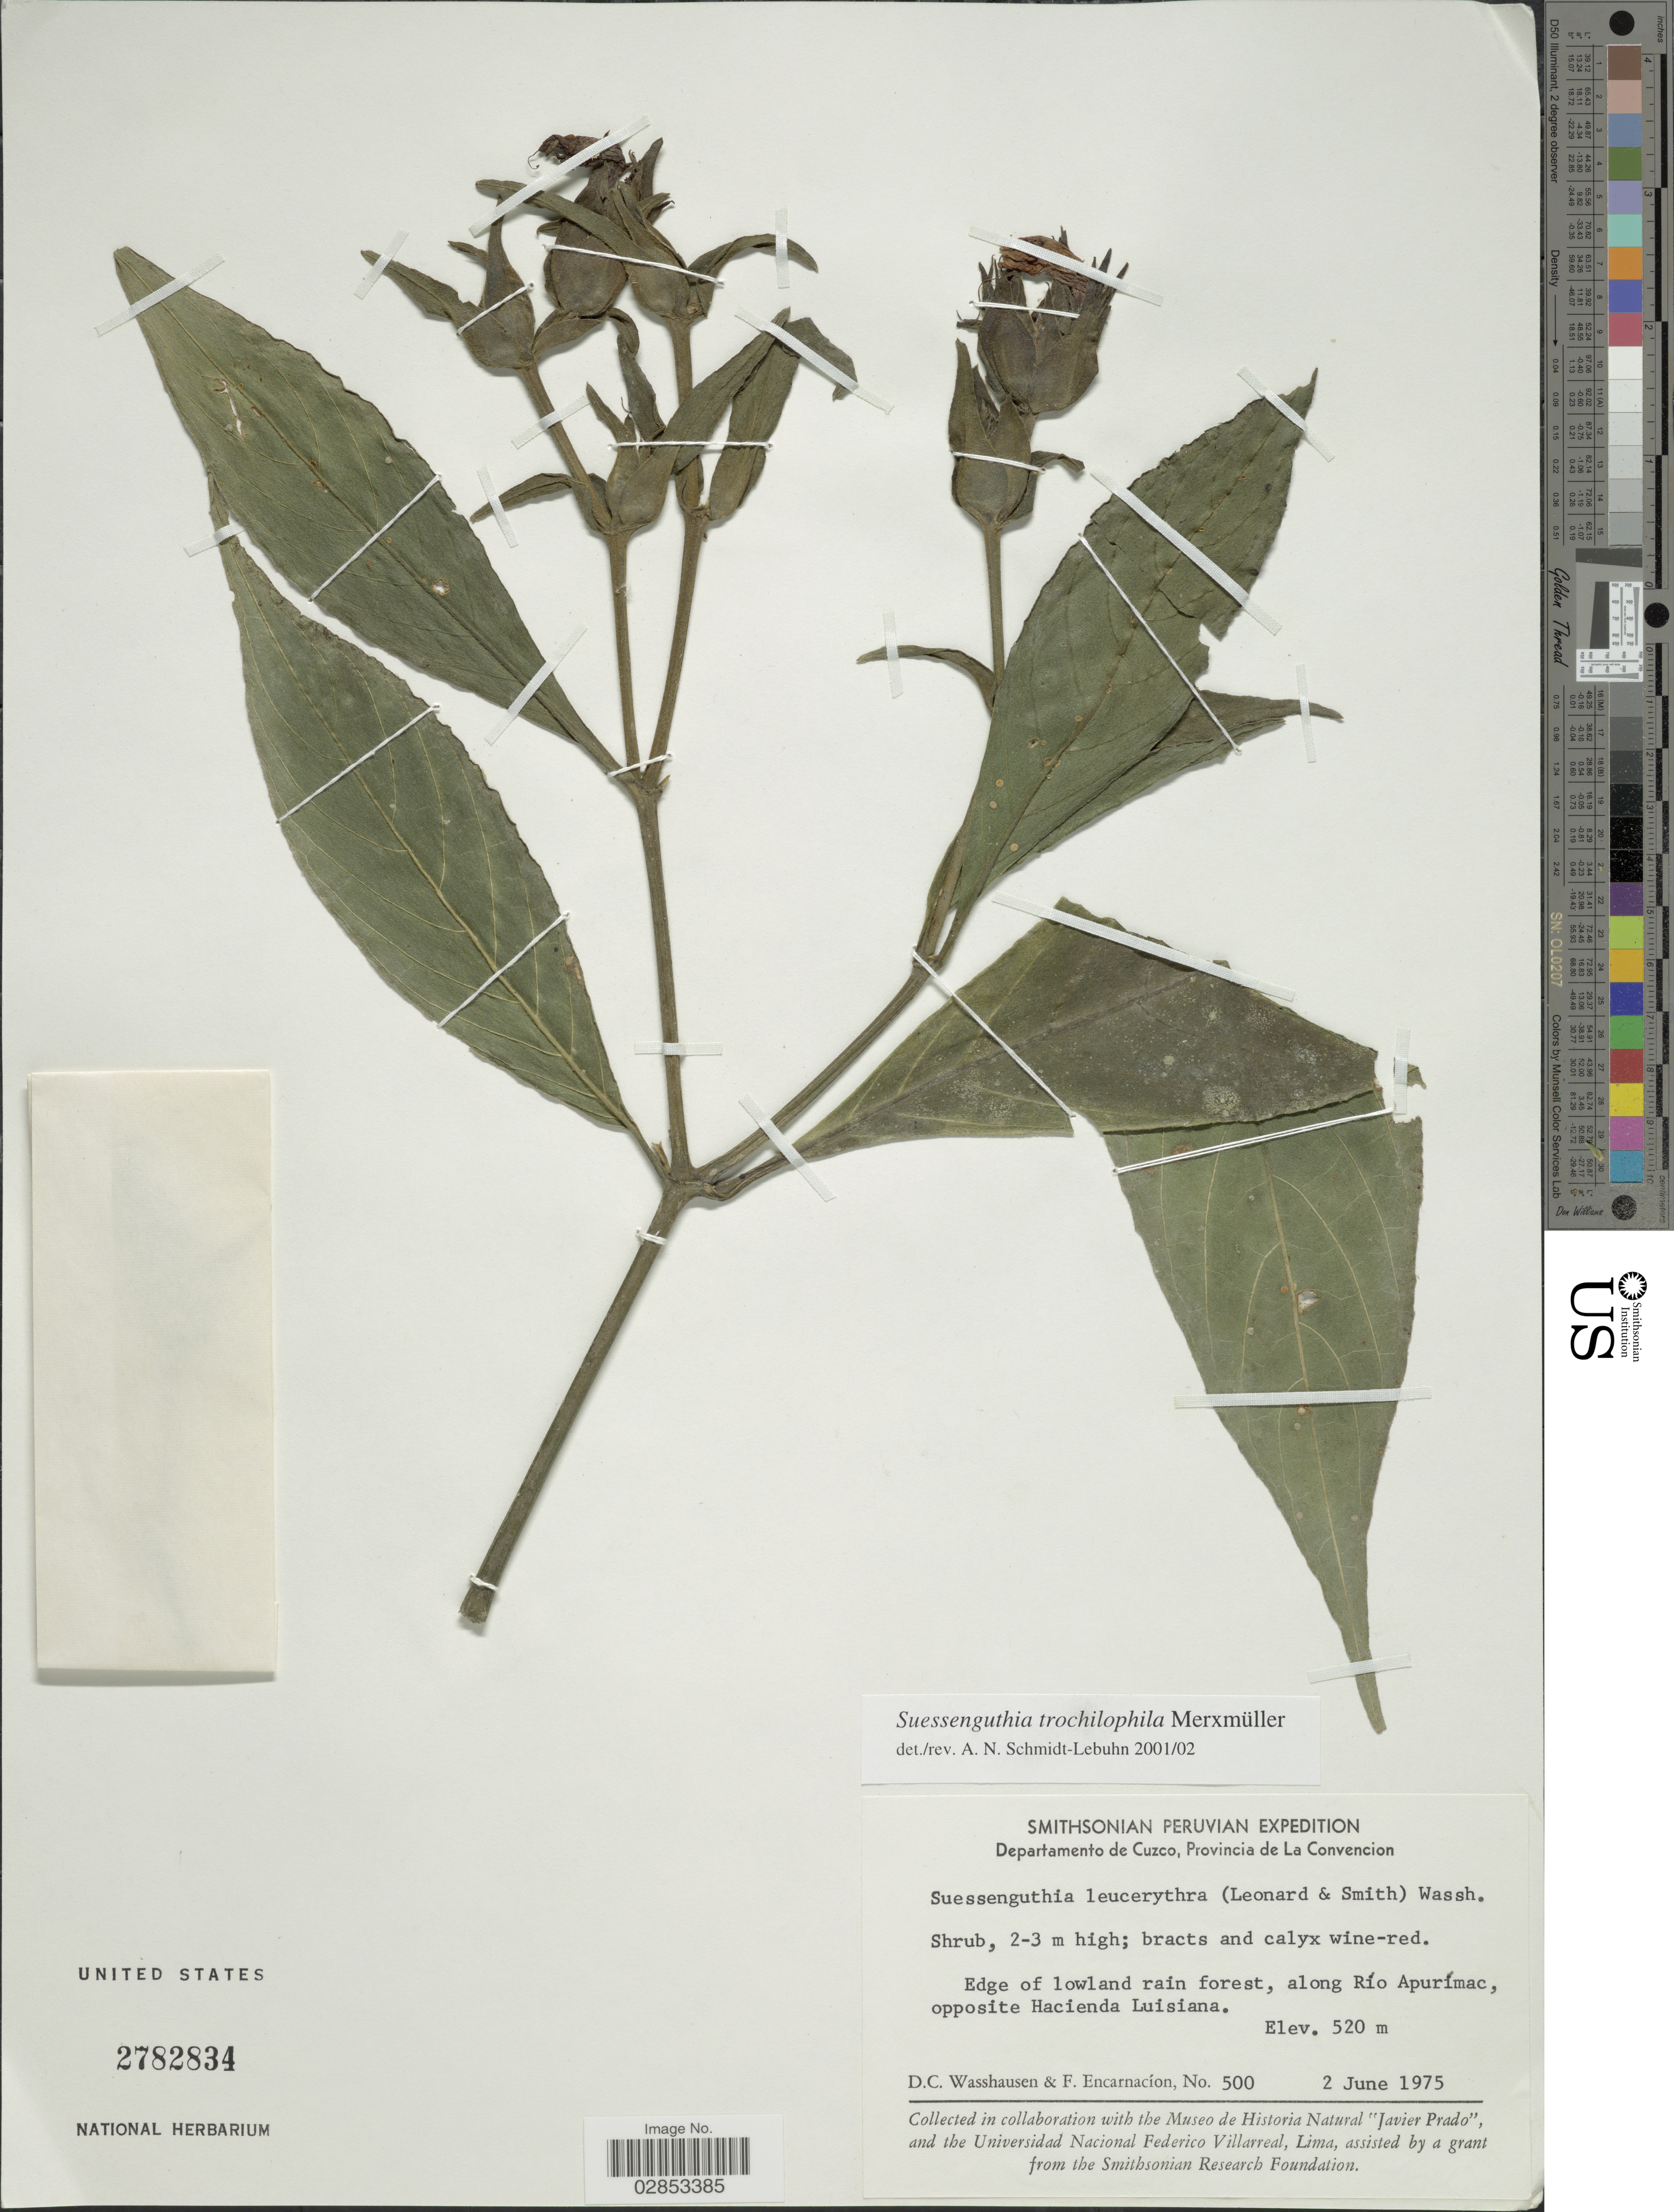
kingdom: Plantae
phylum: Tracheophyta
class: Magnoliopsida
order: Lamiales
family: Acanthaceae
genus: Suessenguthia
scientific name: Suessenguthia trochilophila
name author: Merxm.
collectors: D. C. Wasshausen & F. Encarnación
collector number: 500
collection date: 1975-06-02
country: Peru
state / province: Cusco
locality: Departamento Cuzco, Provincia de La Convencion. Edge of lowland rain forest, along Río Apurímac, opposite Hacienda Luisiana.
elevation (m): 520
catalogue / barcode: US 2782834